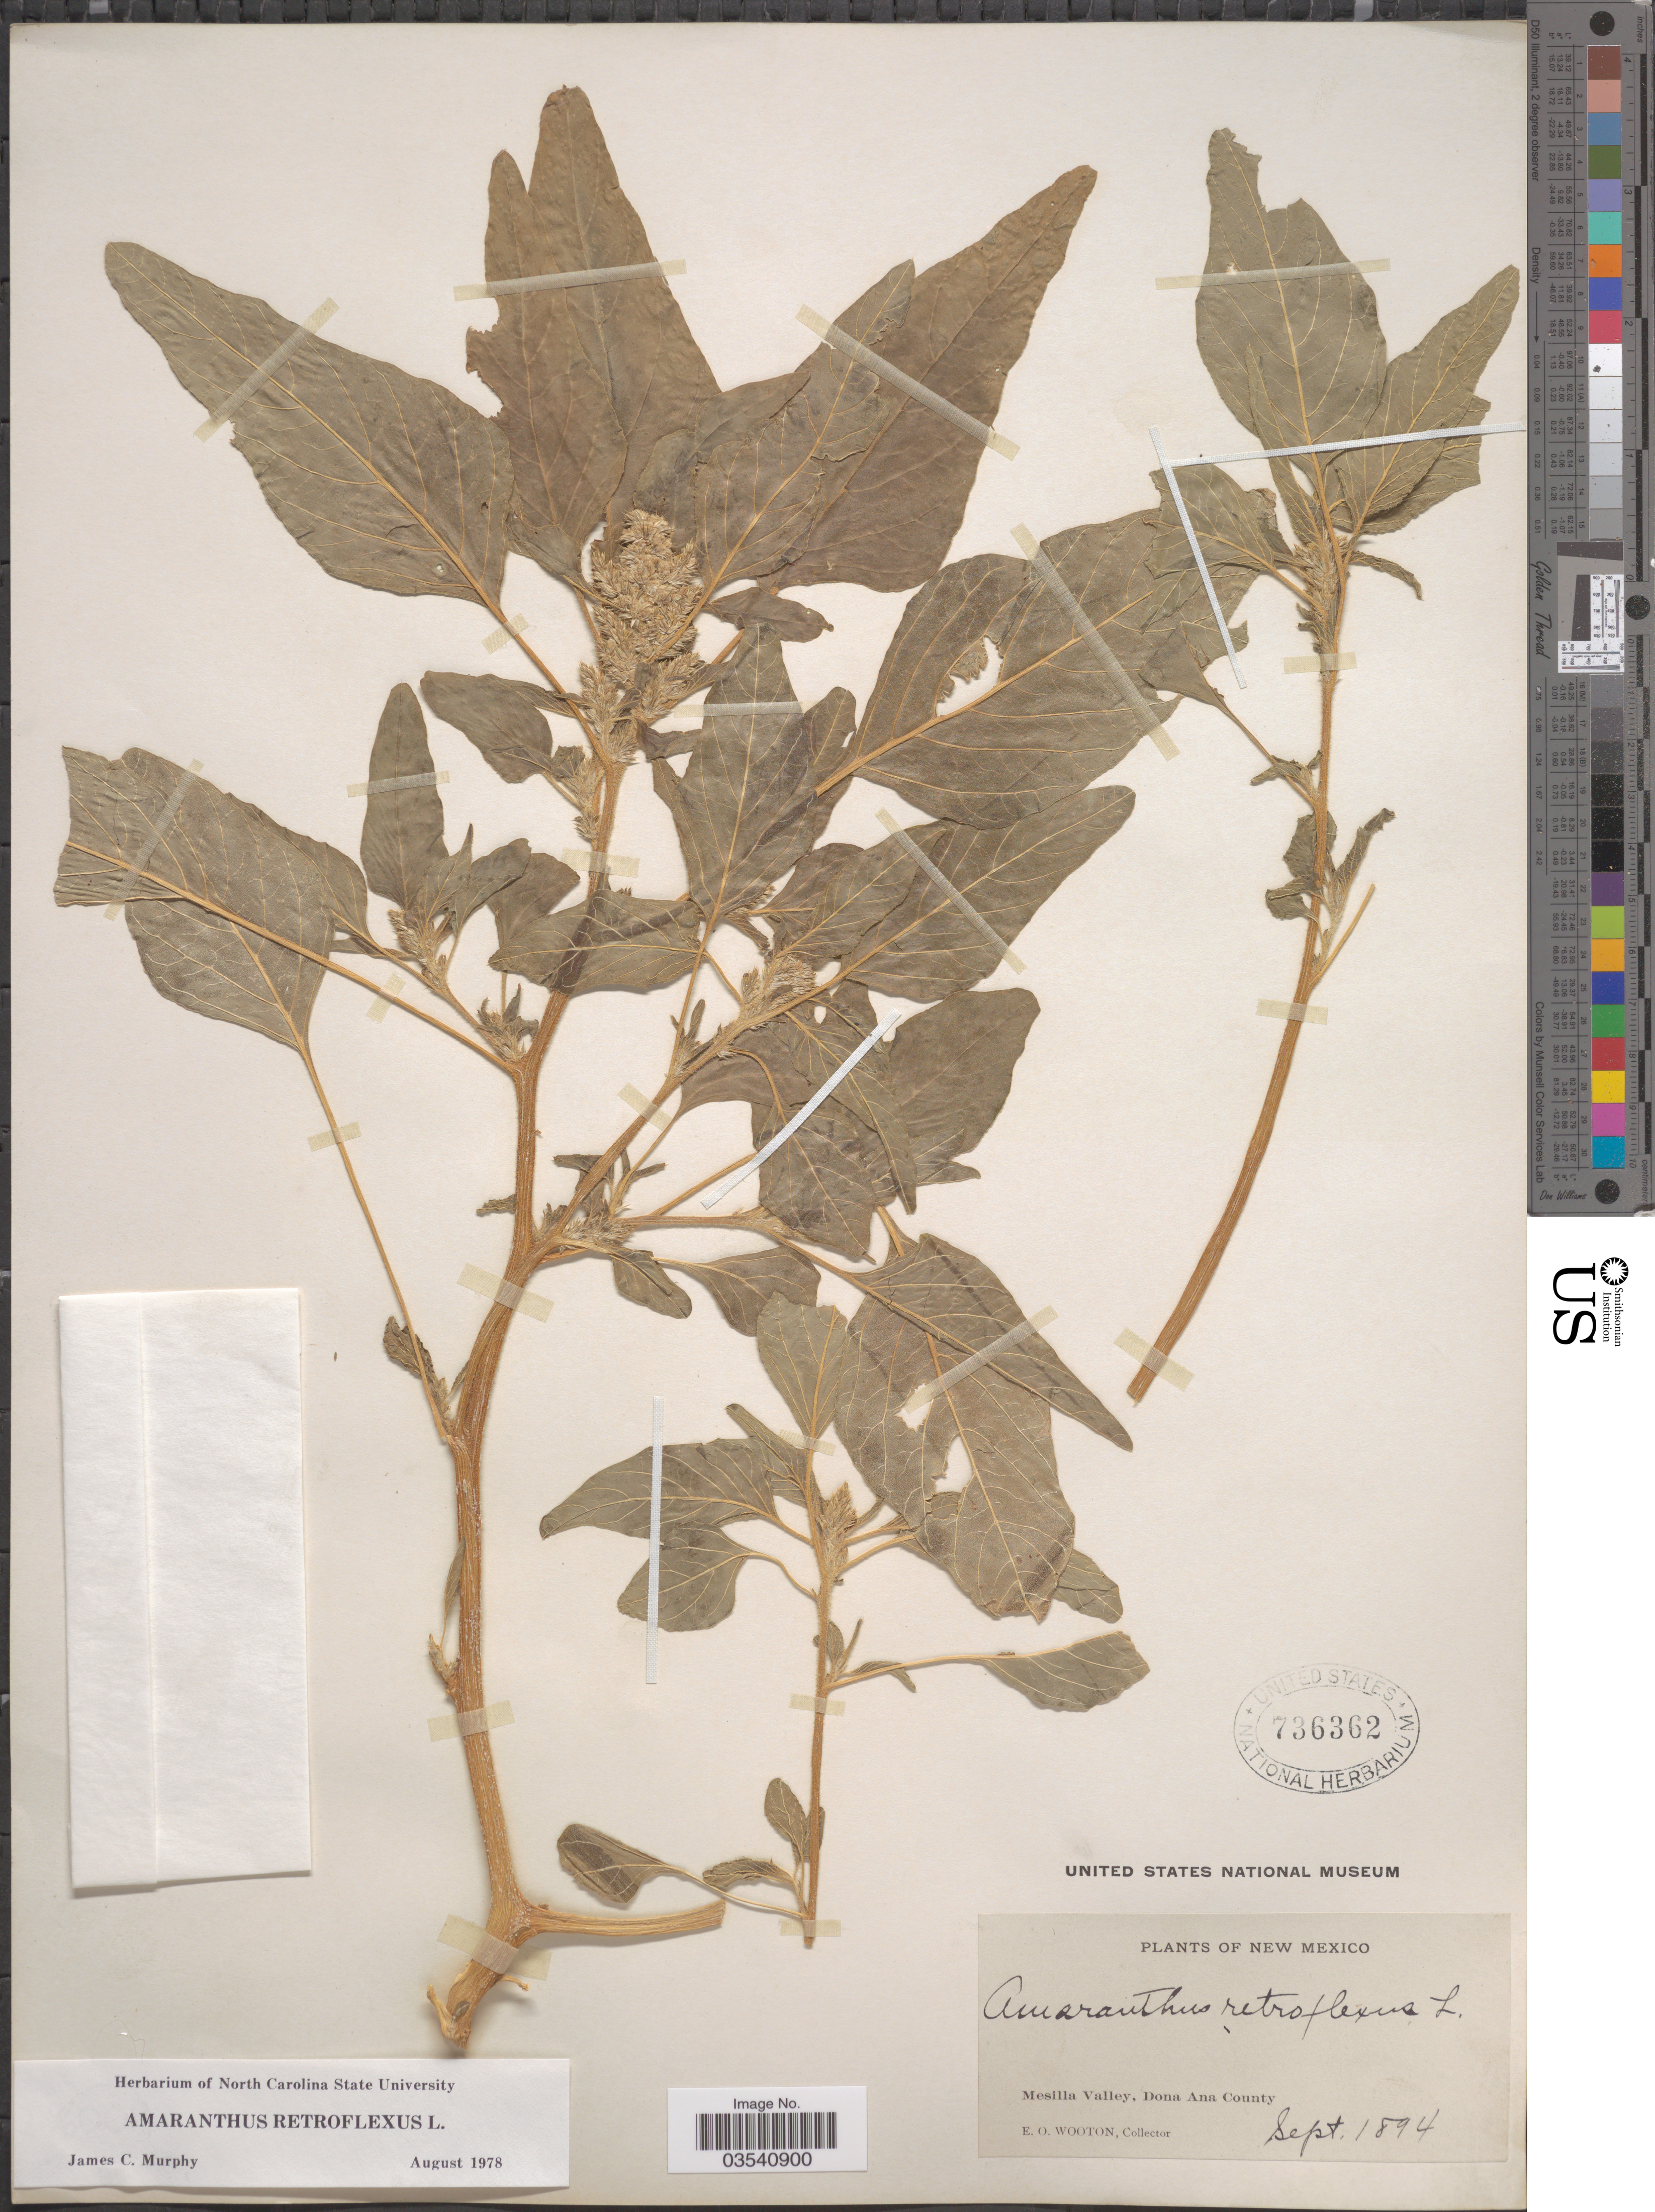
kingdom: Plantae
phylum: Tracheophyta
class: Magnoliopsida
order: Caryophyllales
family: Amaranthaceae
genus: Amaranthus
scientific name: Amaranthus retroflexus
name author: L.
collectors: E. O. Wooton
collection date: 1894-09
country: United States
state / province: New Mexico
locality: Mesilla Valley, Dona Ana County.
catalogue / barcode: US 736362